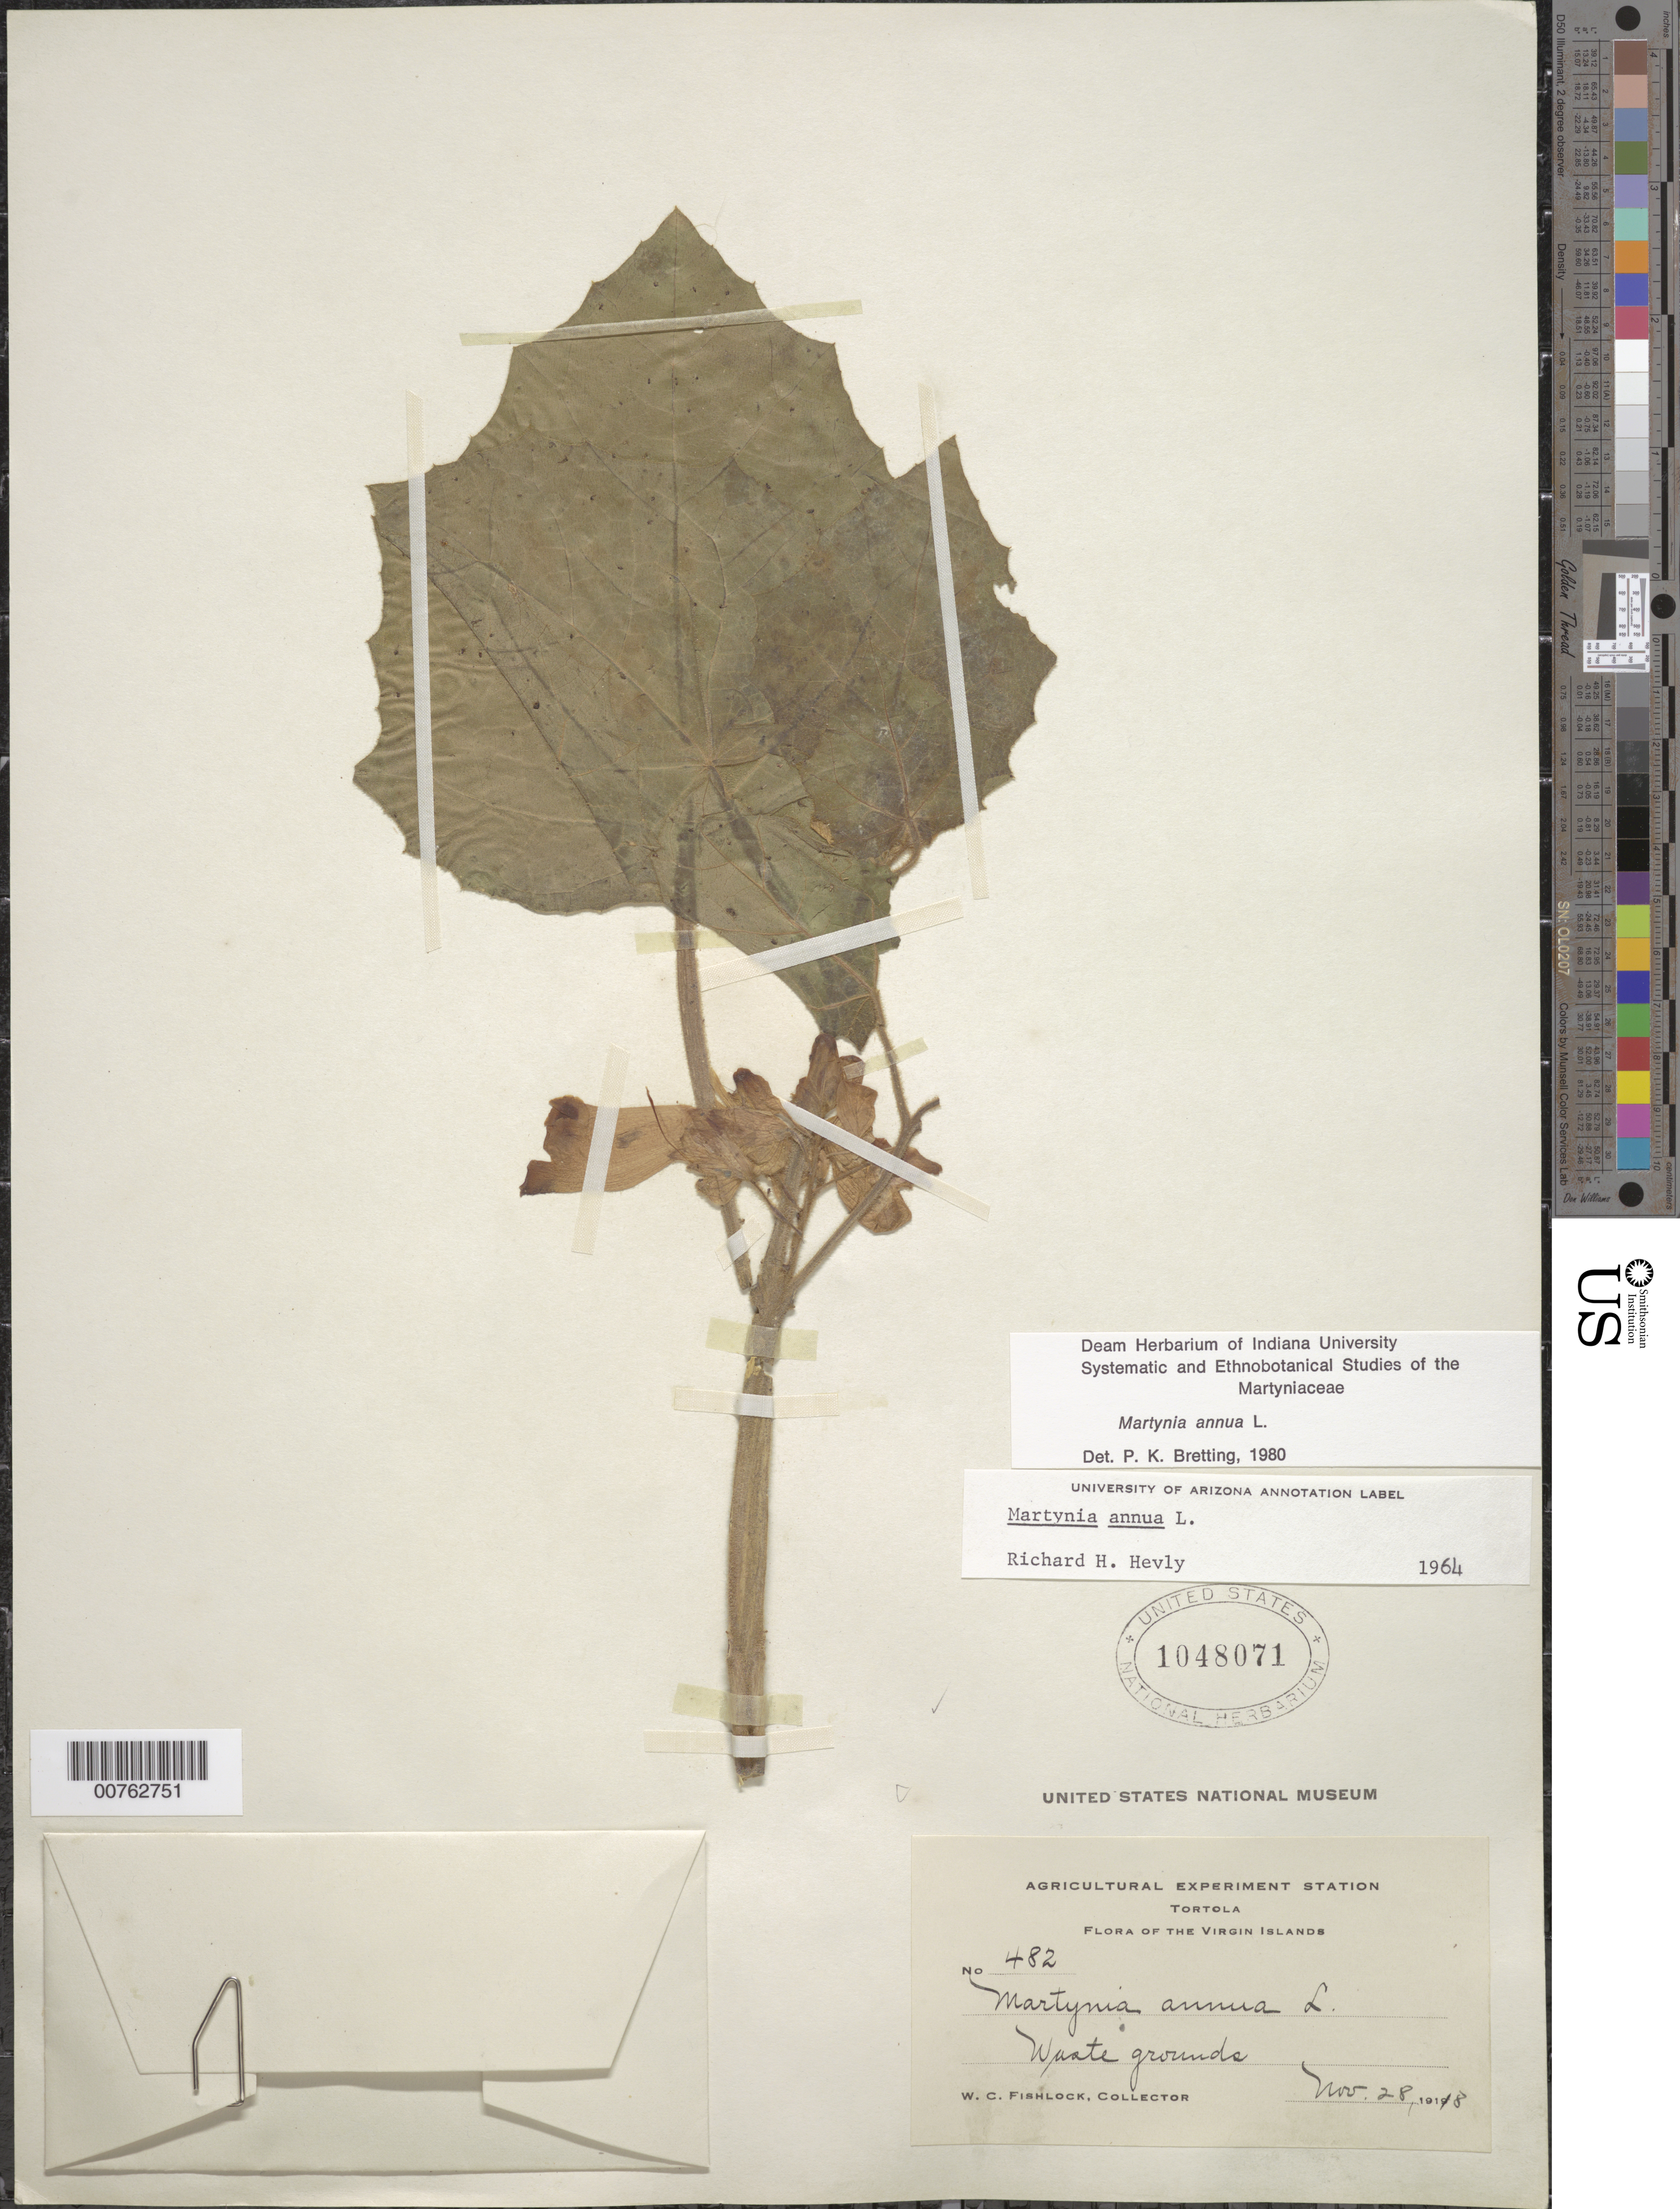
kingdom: Plantae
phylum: Tracheophyta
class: Magnoliopsida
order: Lamiales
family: Martyniaceae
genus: Martynia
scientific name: Martynia annua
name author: L.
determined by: Bretting, Peter K.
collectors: W. Fishlock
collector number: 482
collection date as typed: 28 Nov 1918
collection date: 1918-11-28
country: British Virgin Islands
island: Tortola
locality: Waste grounds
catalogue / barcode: US 1048071